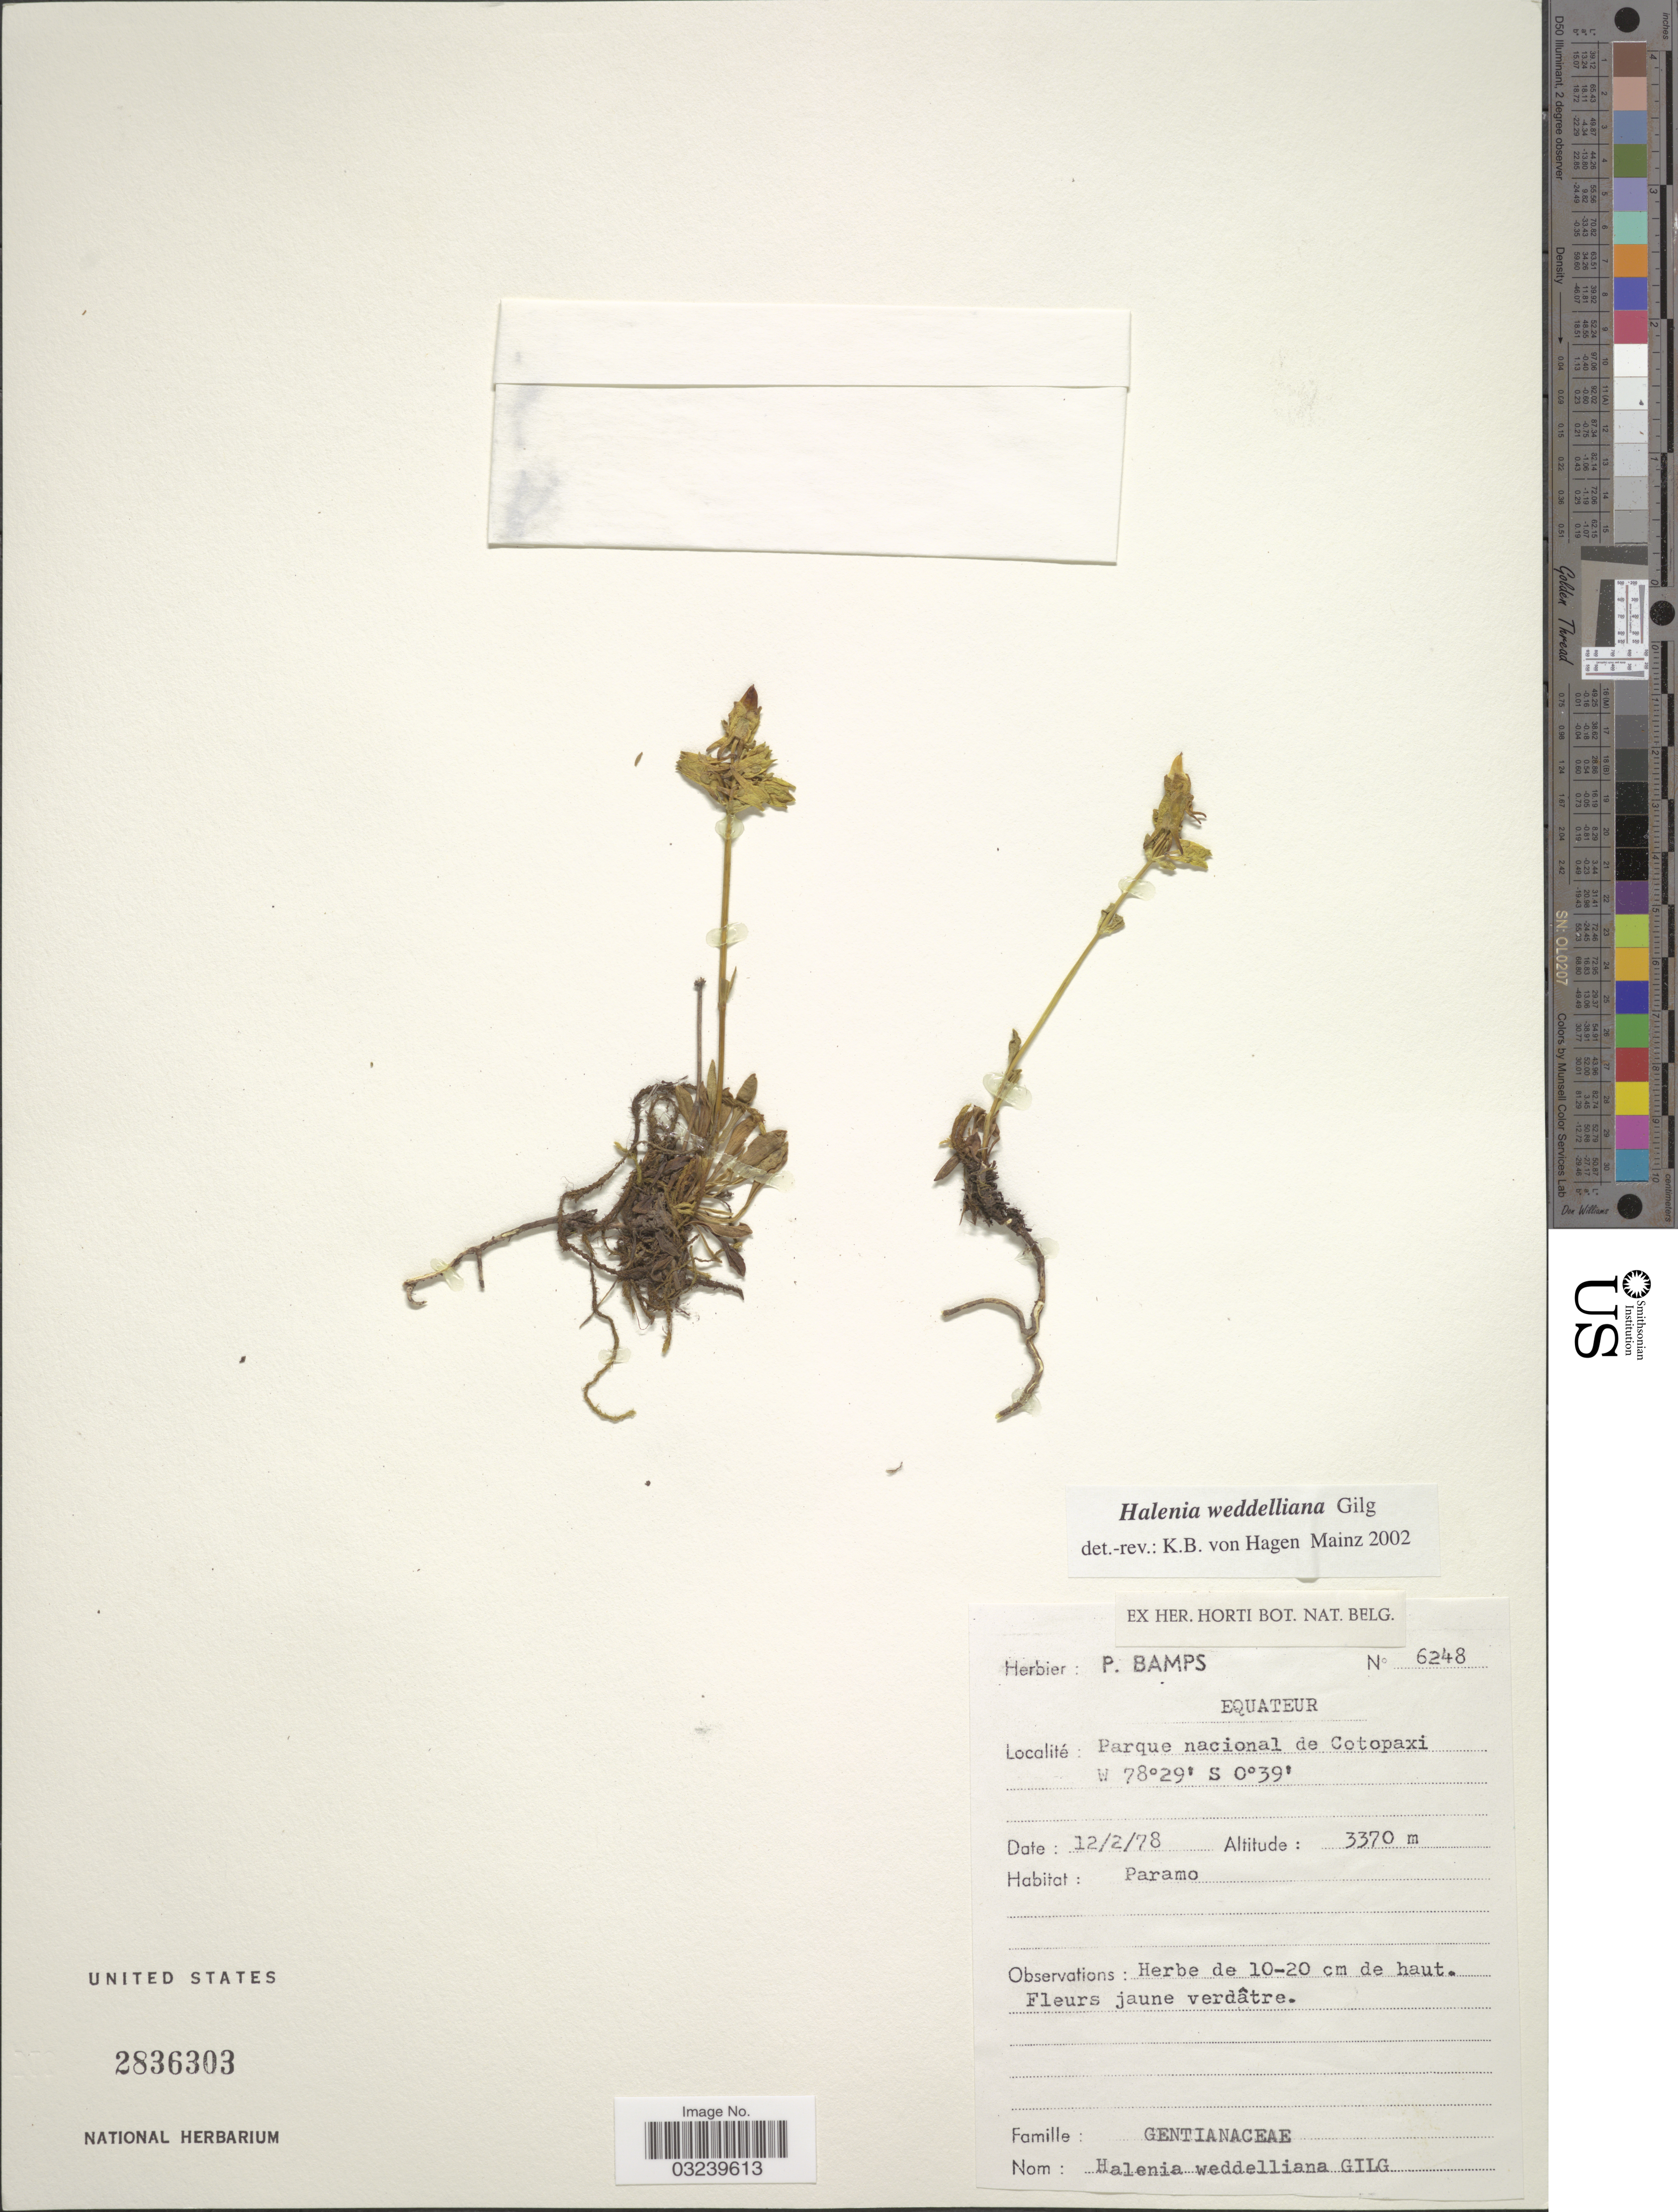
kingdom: Plantae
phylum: Tracheophyta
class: Magnoliopsida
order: Gentianales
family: Gentianaceae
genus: Halenia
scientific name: Halenia weddelliana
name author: Gilg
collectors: ex herb. Bamps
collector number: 6248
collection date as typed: Transcribed d/m/y: 12/2/78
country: Ecuador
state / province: Cotopaxi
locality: Equateur, Parque nacional de Cotopaxi.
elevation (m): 3370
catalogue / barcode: US 2836303